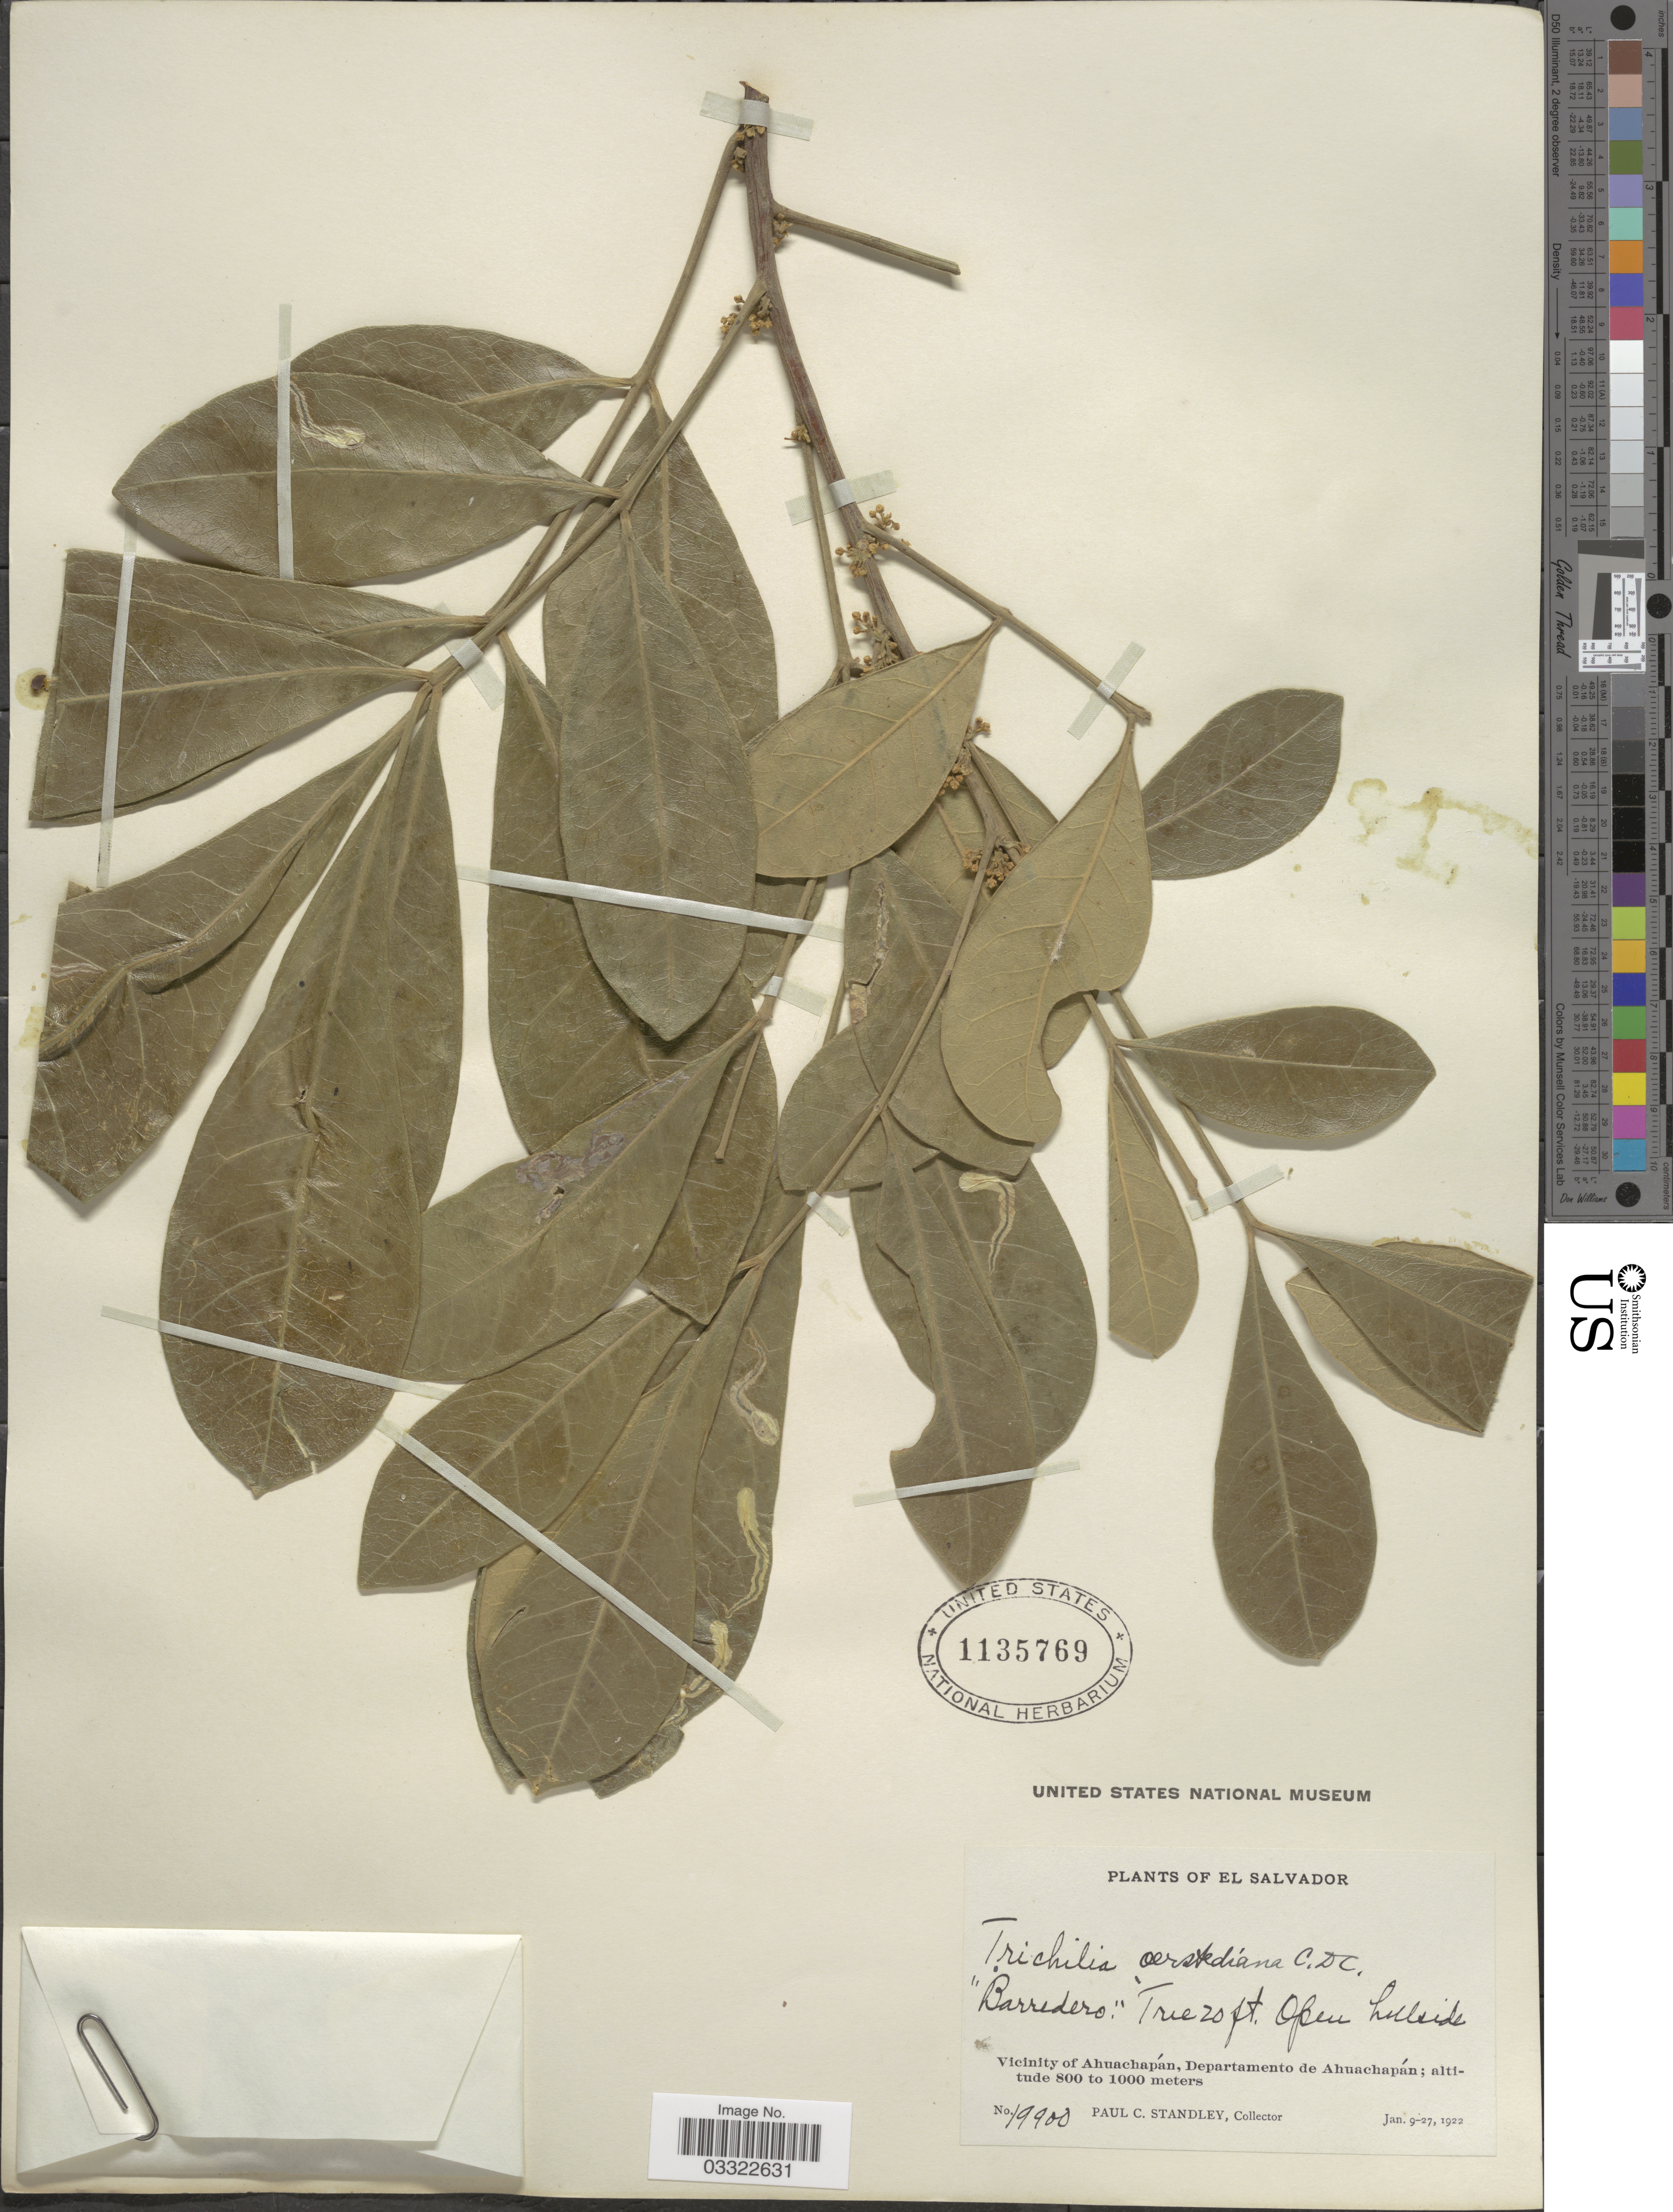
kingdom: Plantae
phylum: Tracheophyta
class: Magnoliopsida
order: Sapindales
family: Meliaceae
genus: Trichilia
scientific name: Trichilia oerstediana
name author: C. DC.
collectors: P. C. Standley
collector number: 19900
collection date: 1922-01-09/1922-01-27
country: El Salvador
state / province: Ahuachapan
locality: Vicinity of Ahuachapán, Departamento de Ahuachapán.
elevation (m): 800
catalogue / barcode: US 1135769